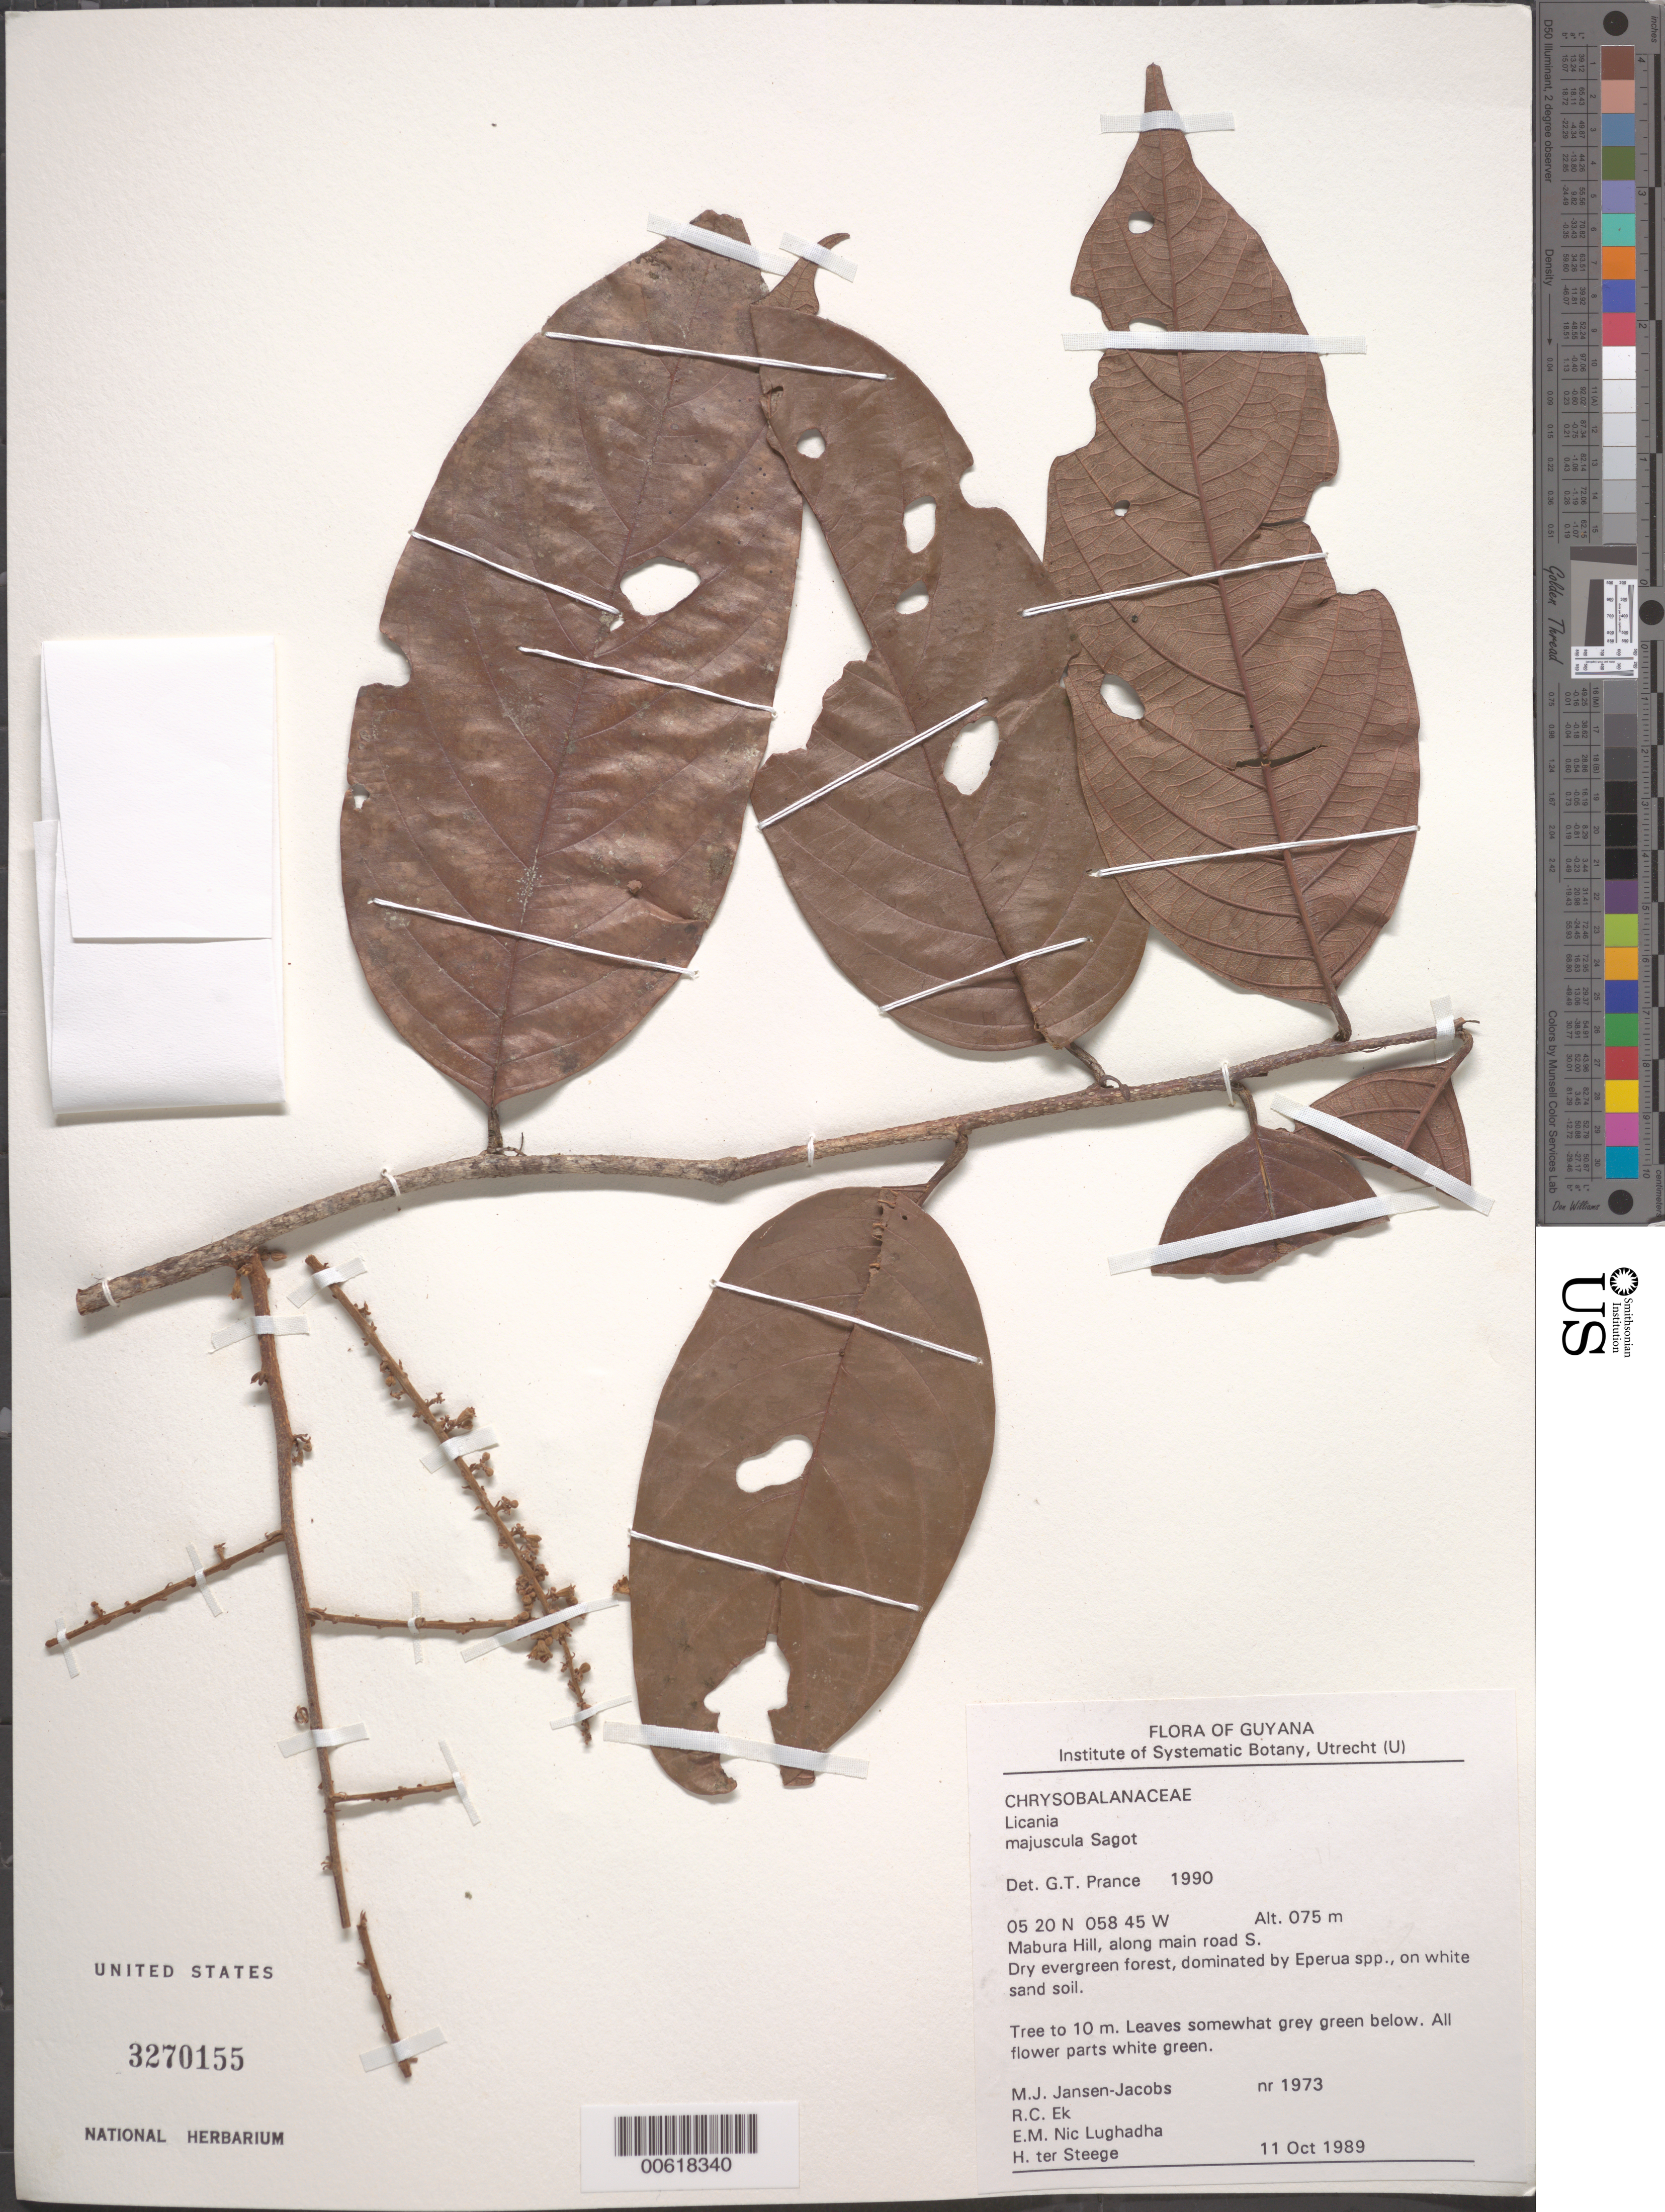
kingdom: Plantae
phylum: Tracheophyta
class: Magnoliopsida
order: Malpighiales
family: Chrysobalanaceae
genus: Licania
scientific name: Licania majuscula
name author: Sagot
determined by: Prance, G. T.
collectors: M. J. Jansen-Jacobs, R. C. Ek, E. Nic Lughadha & H. ter Steege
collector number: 1973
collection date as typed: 11-Oct-89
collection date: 1989-10-11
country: Guyana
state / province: U. Demerara-Berbice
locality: Mabura Hill, along main road S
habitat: Dry evergreen forest, dominated by Eperua spp., on white sand soil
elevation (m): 75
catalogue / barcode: US 3270155